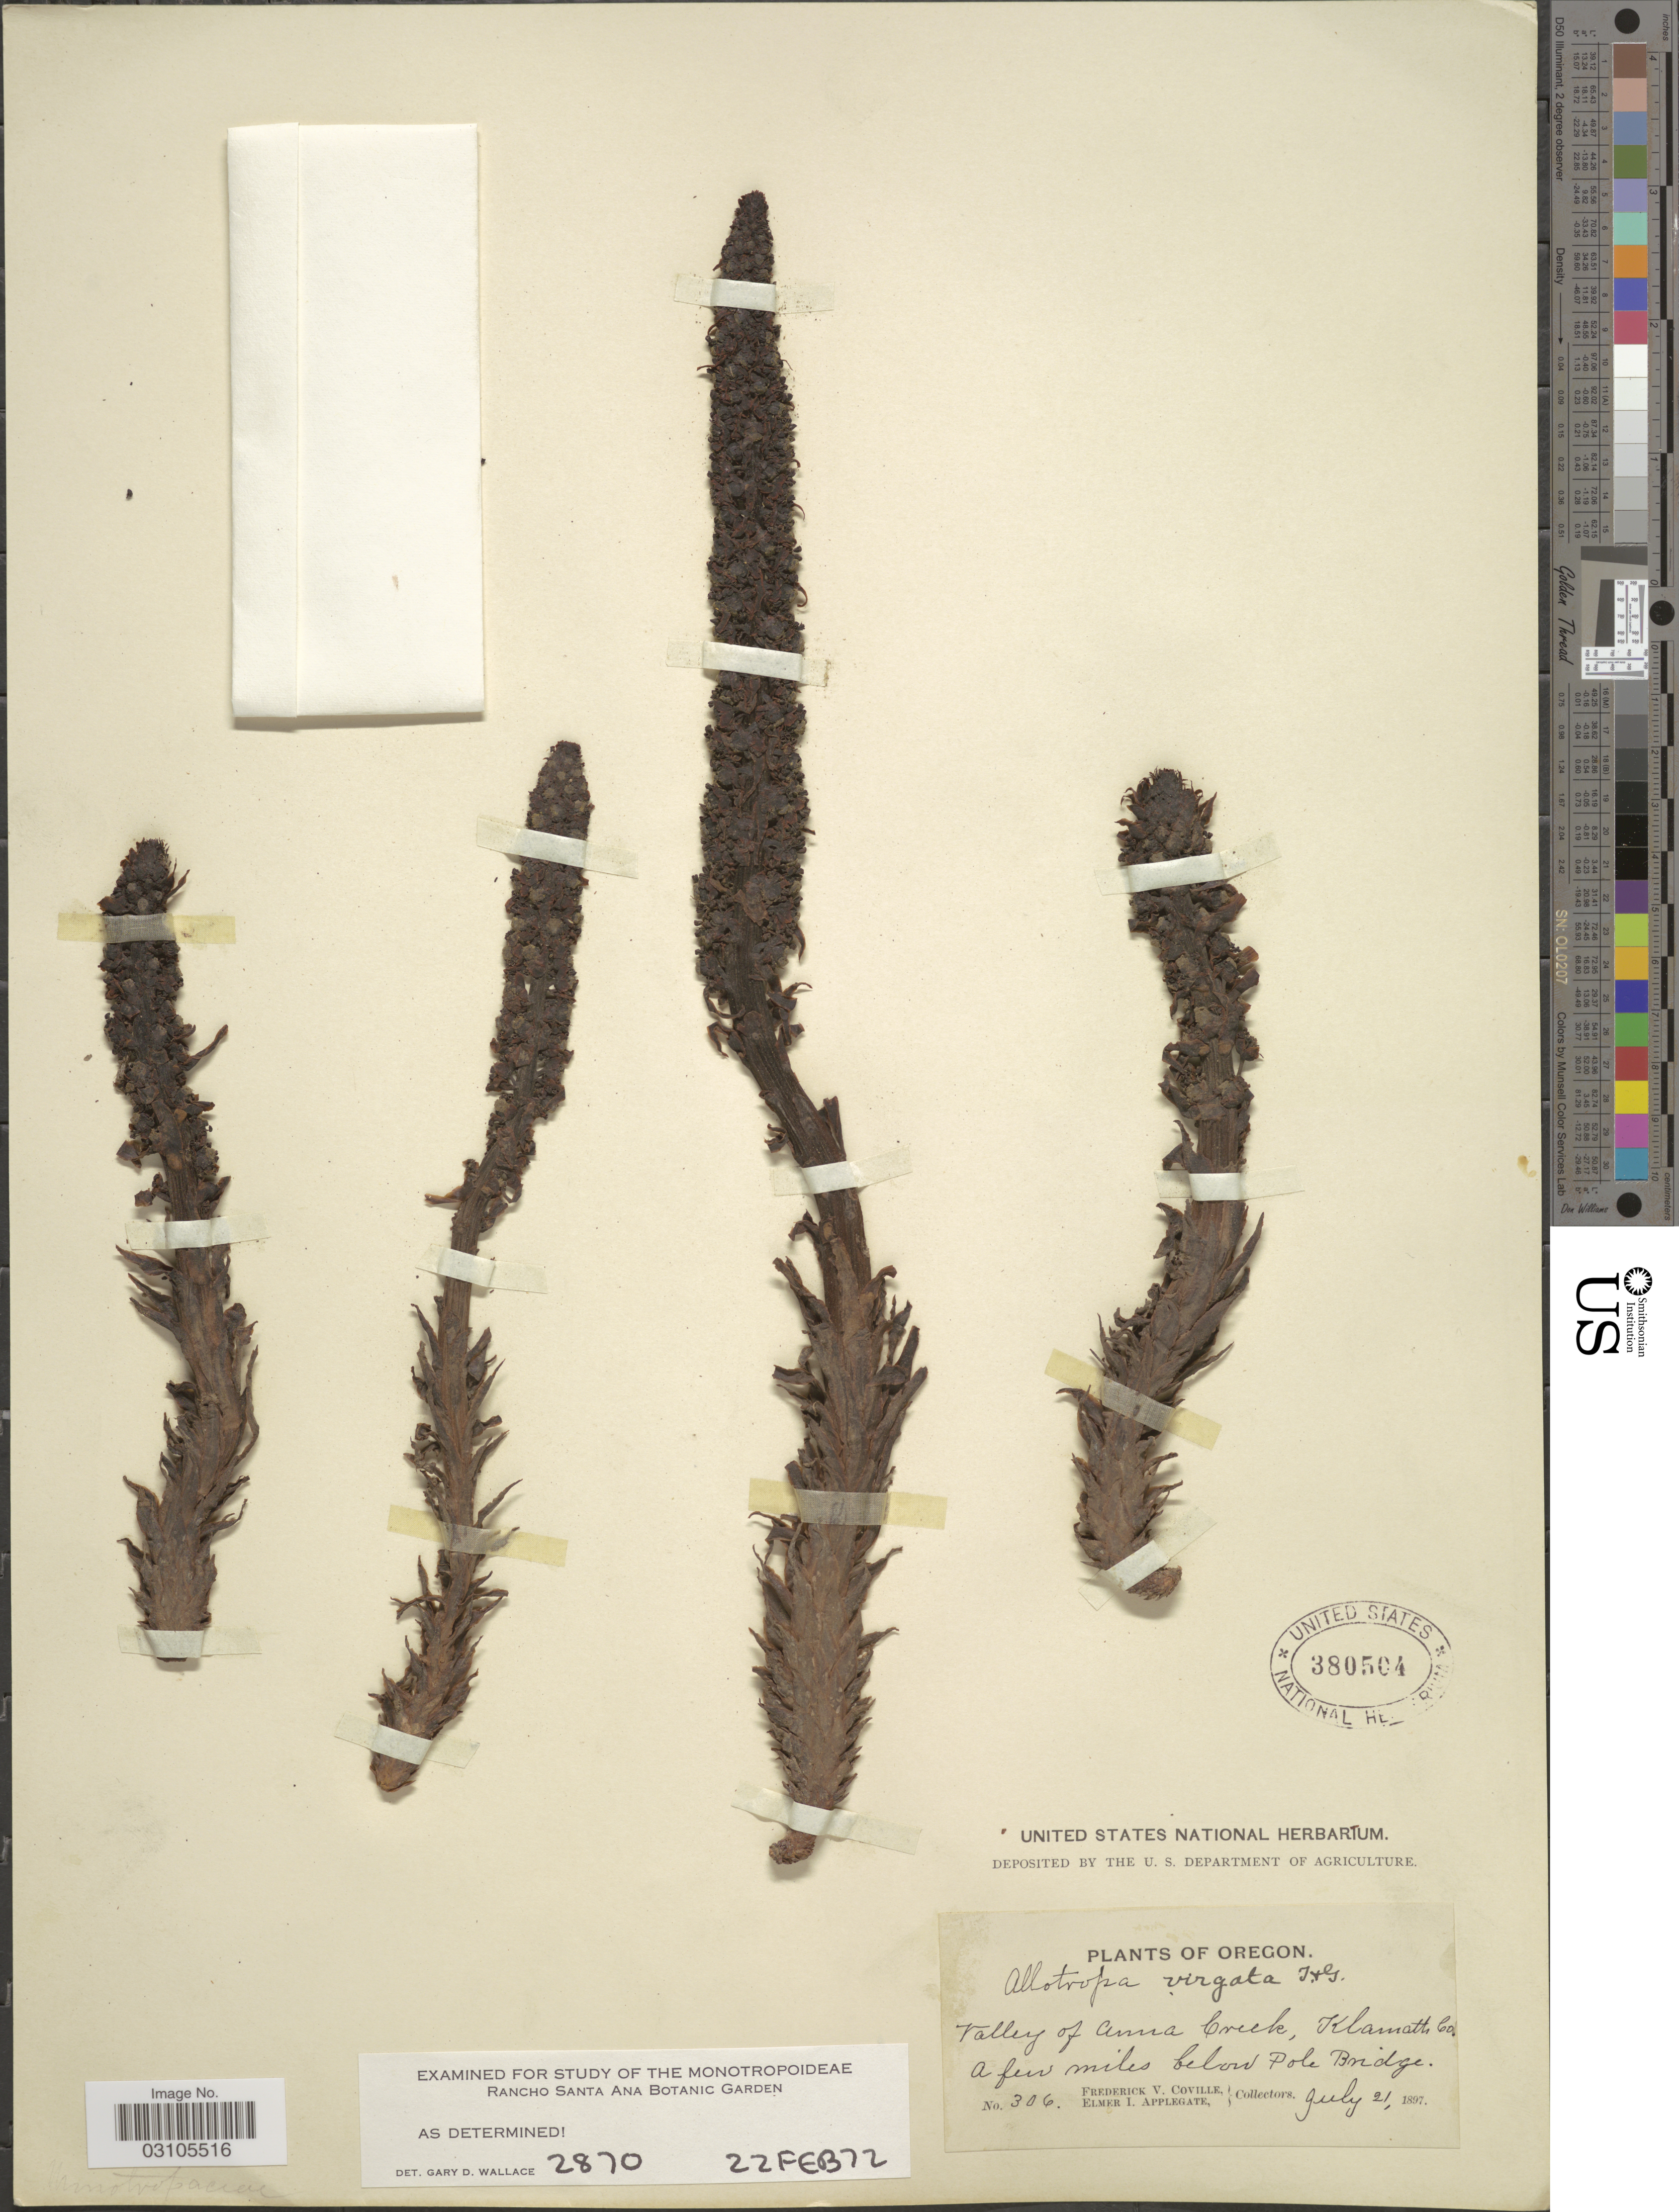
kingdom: Plantae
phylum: Tracheophyta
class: Magnoliopsida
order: Ericales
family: Ericaceae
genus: Allotropa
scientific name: Allotropa virgata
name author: Torr. & A. Gray ex A. Gray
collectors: F. V. Coville & E. I. Applegate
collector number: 306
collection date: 1897-07-21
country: United States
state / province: Oregon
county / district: Klamath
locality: Valley of Anna Creek, Klamath Co. A few miles below Pole Bridge.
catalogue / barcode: US 380504